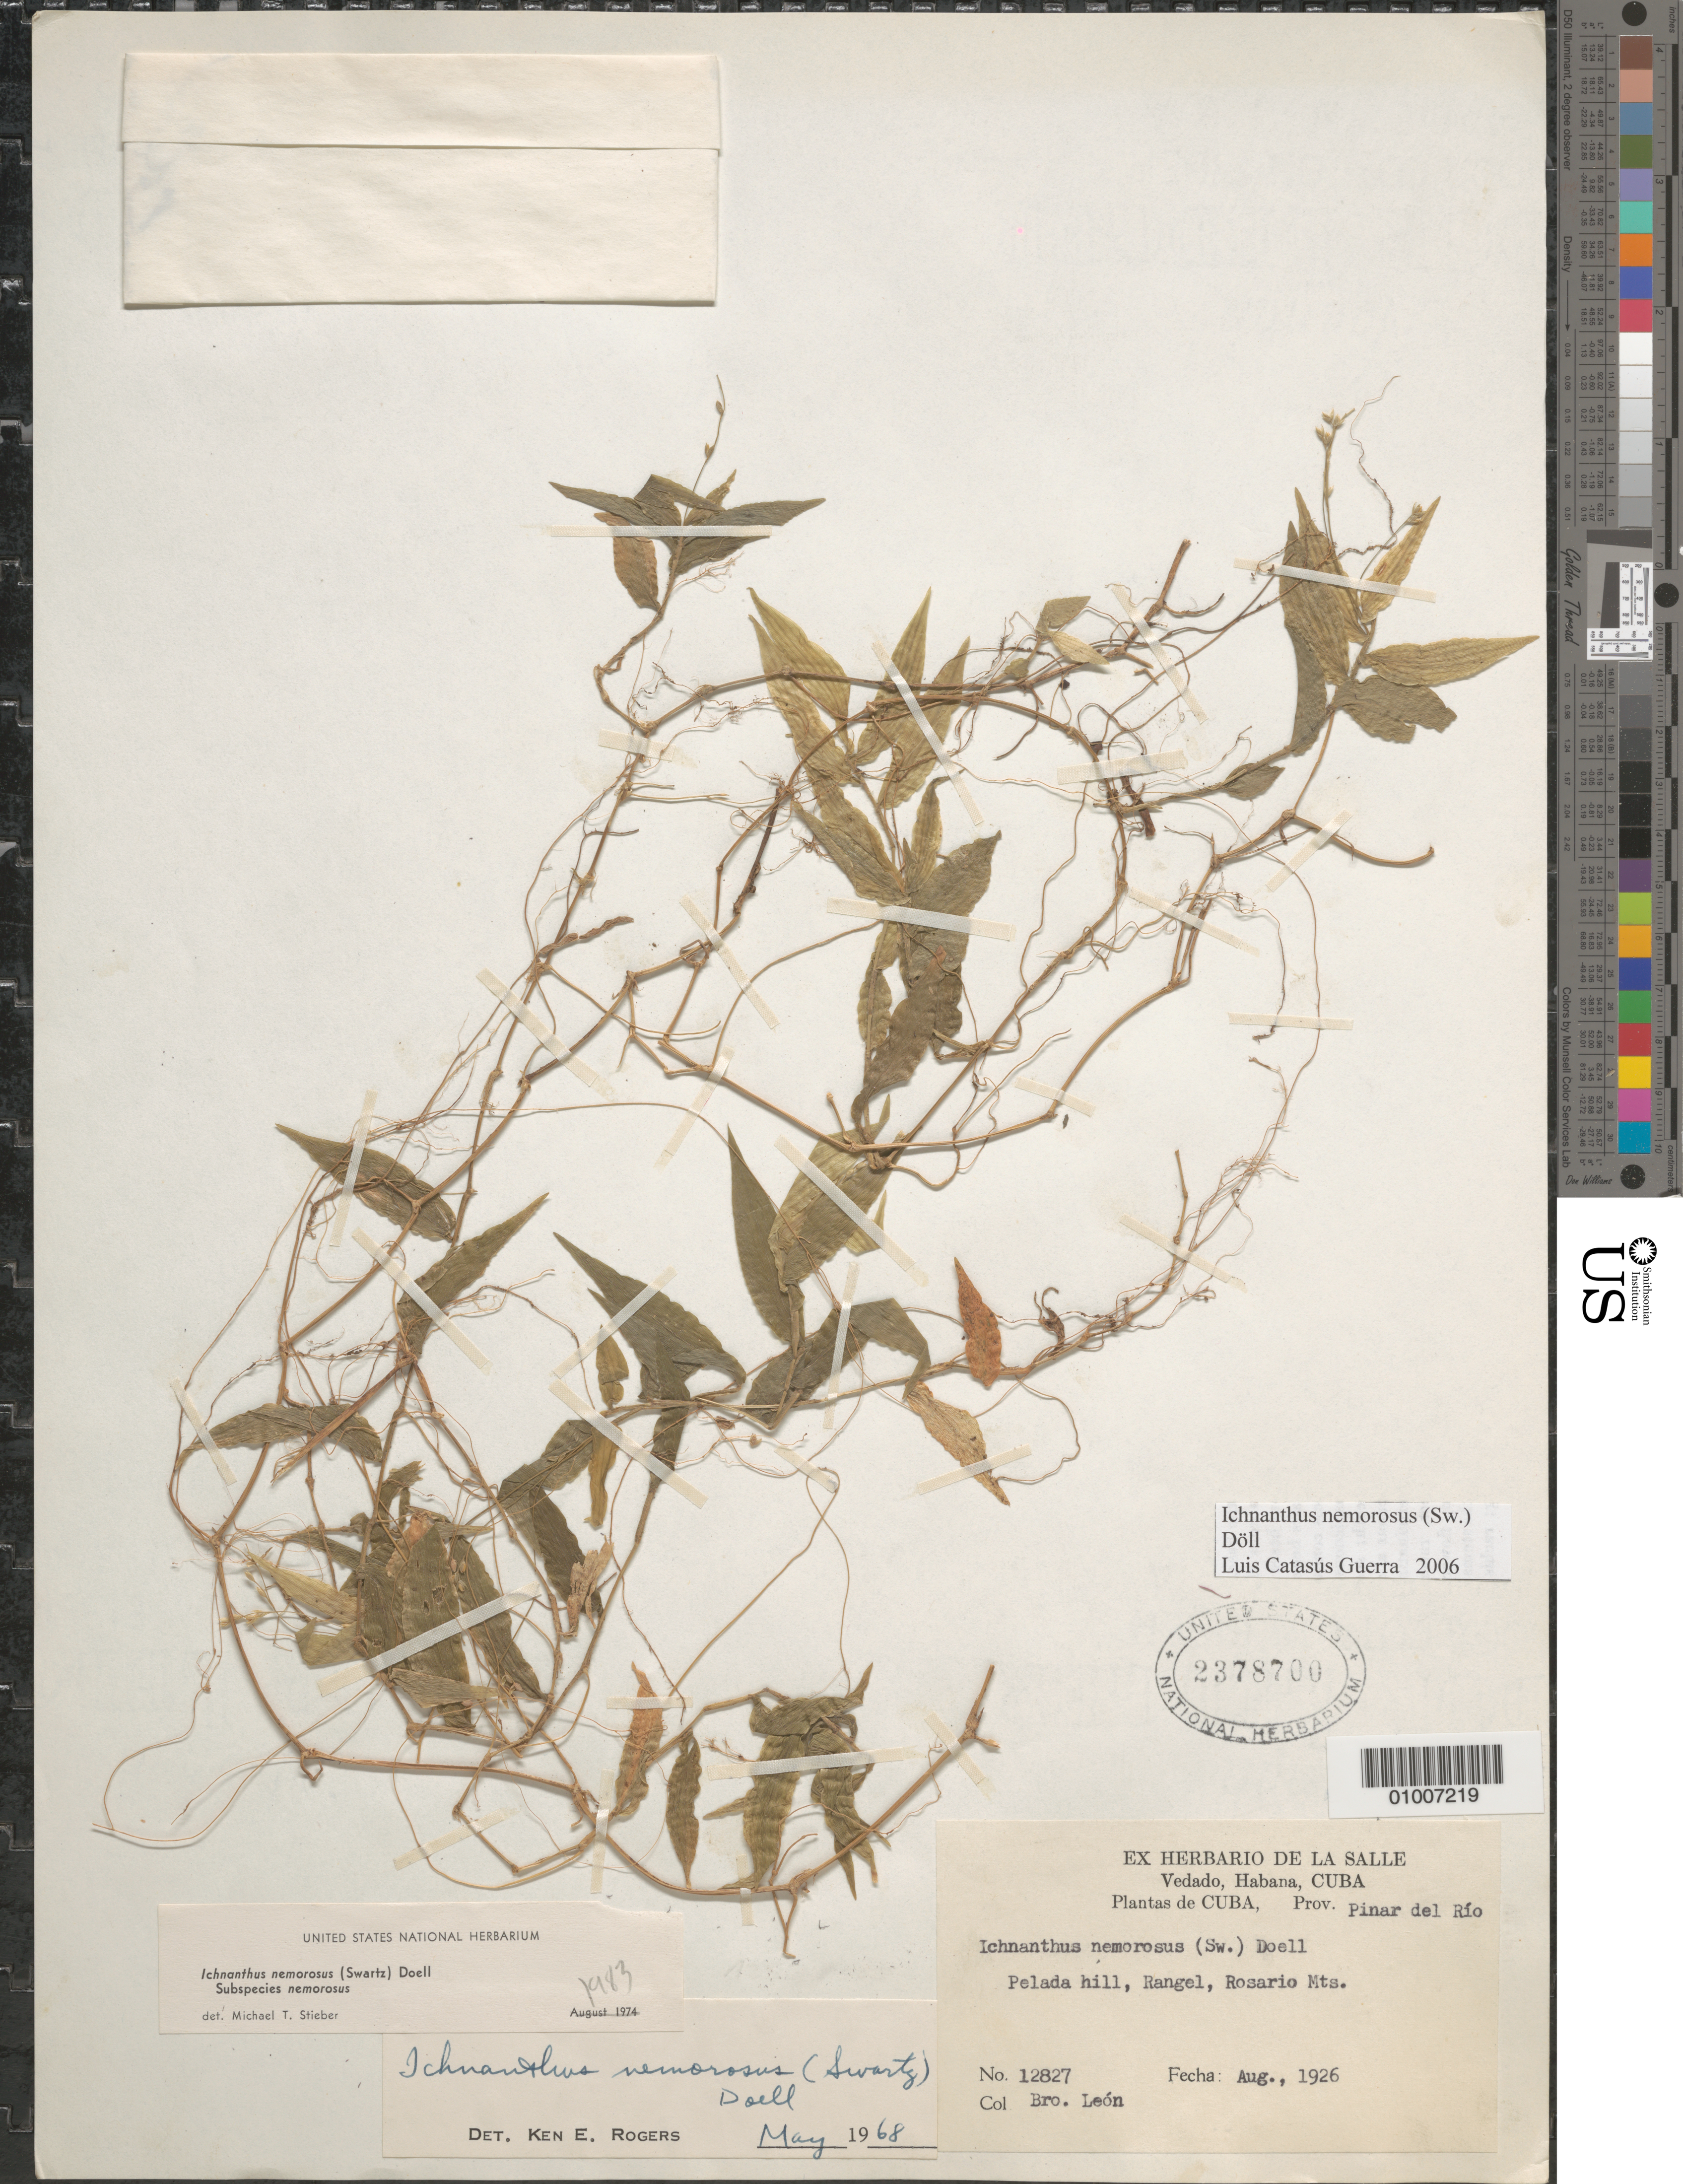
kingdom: Plantae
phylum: Tracheophyta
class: Liliopsida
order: Poales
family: Poaceae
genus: Ichnanthus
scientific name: Ichnanthus nemorosus var. nemorosus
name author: (Sw.) Döll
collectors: Bro. León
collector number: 12827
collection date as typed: Aug 1926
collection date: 1926-08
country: Cuba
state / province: Pinar del Rio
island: Cuba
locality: Sierra del Rosario, Ranger, Pelada hill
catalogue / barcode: US 2378700